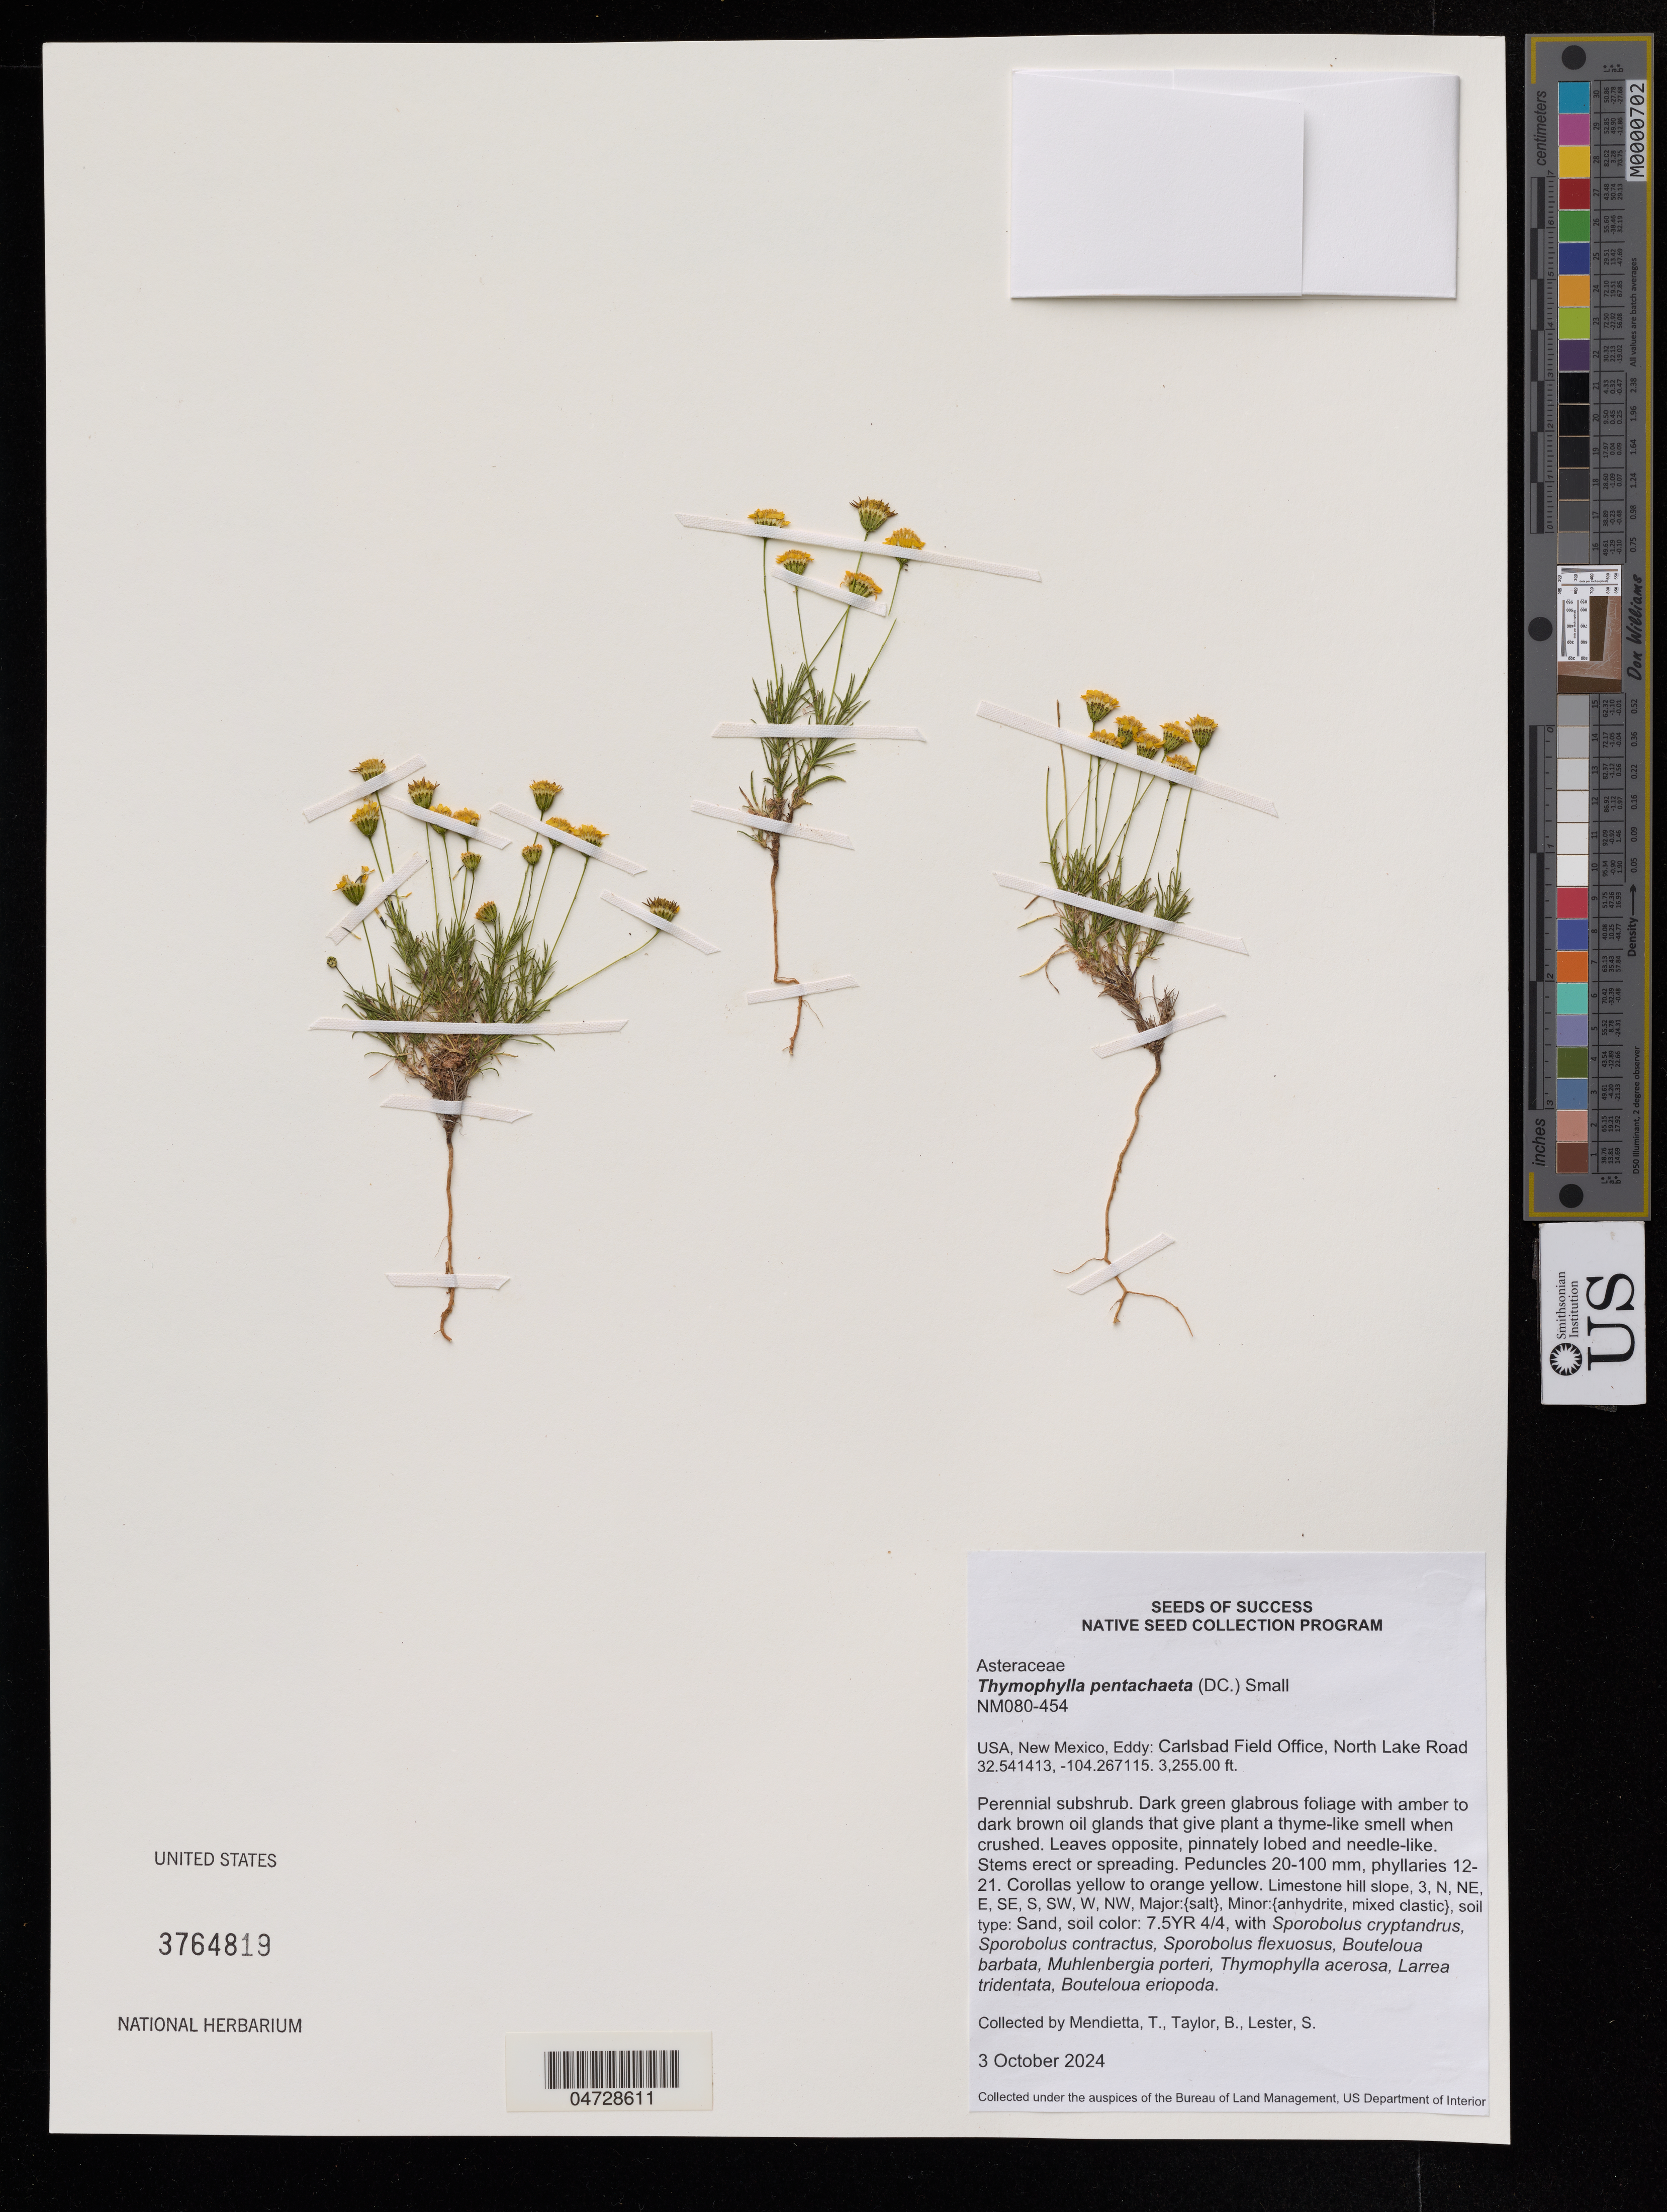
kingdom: Plantae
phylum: Tracheophyta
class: Magnoliopsida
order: Asterales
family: Asteraceae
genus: Thymophylla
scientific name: Thymophylla pentachaeta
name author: (DC.) Small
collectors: T. Mendietta & B. Taylor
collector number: NM080-454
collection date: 2024-10-03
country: United States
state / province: New Mexico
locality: Eddy: Carlsbad Field Office, North Lake Road.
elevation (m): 992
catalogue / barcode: US 3764819